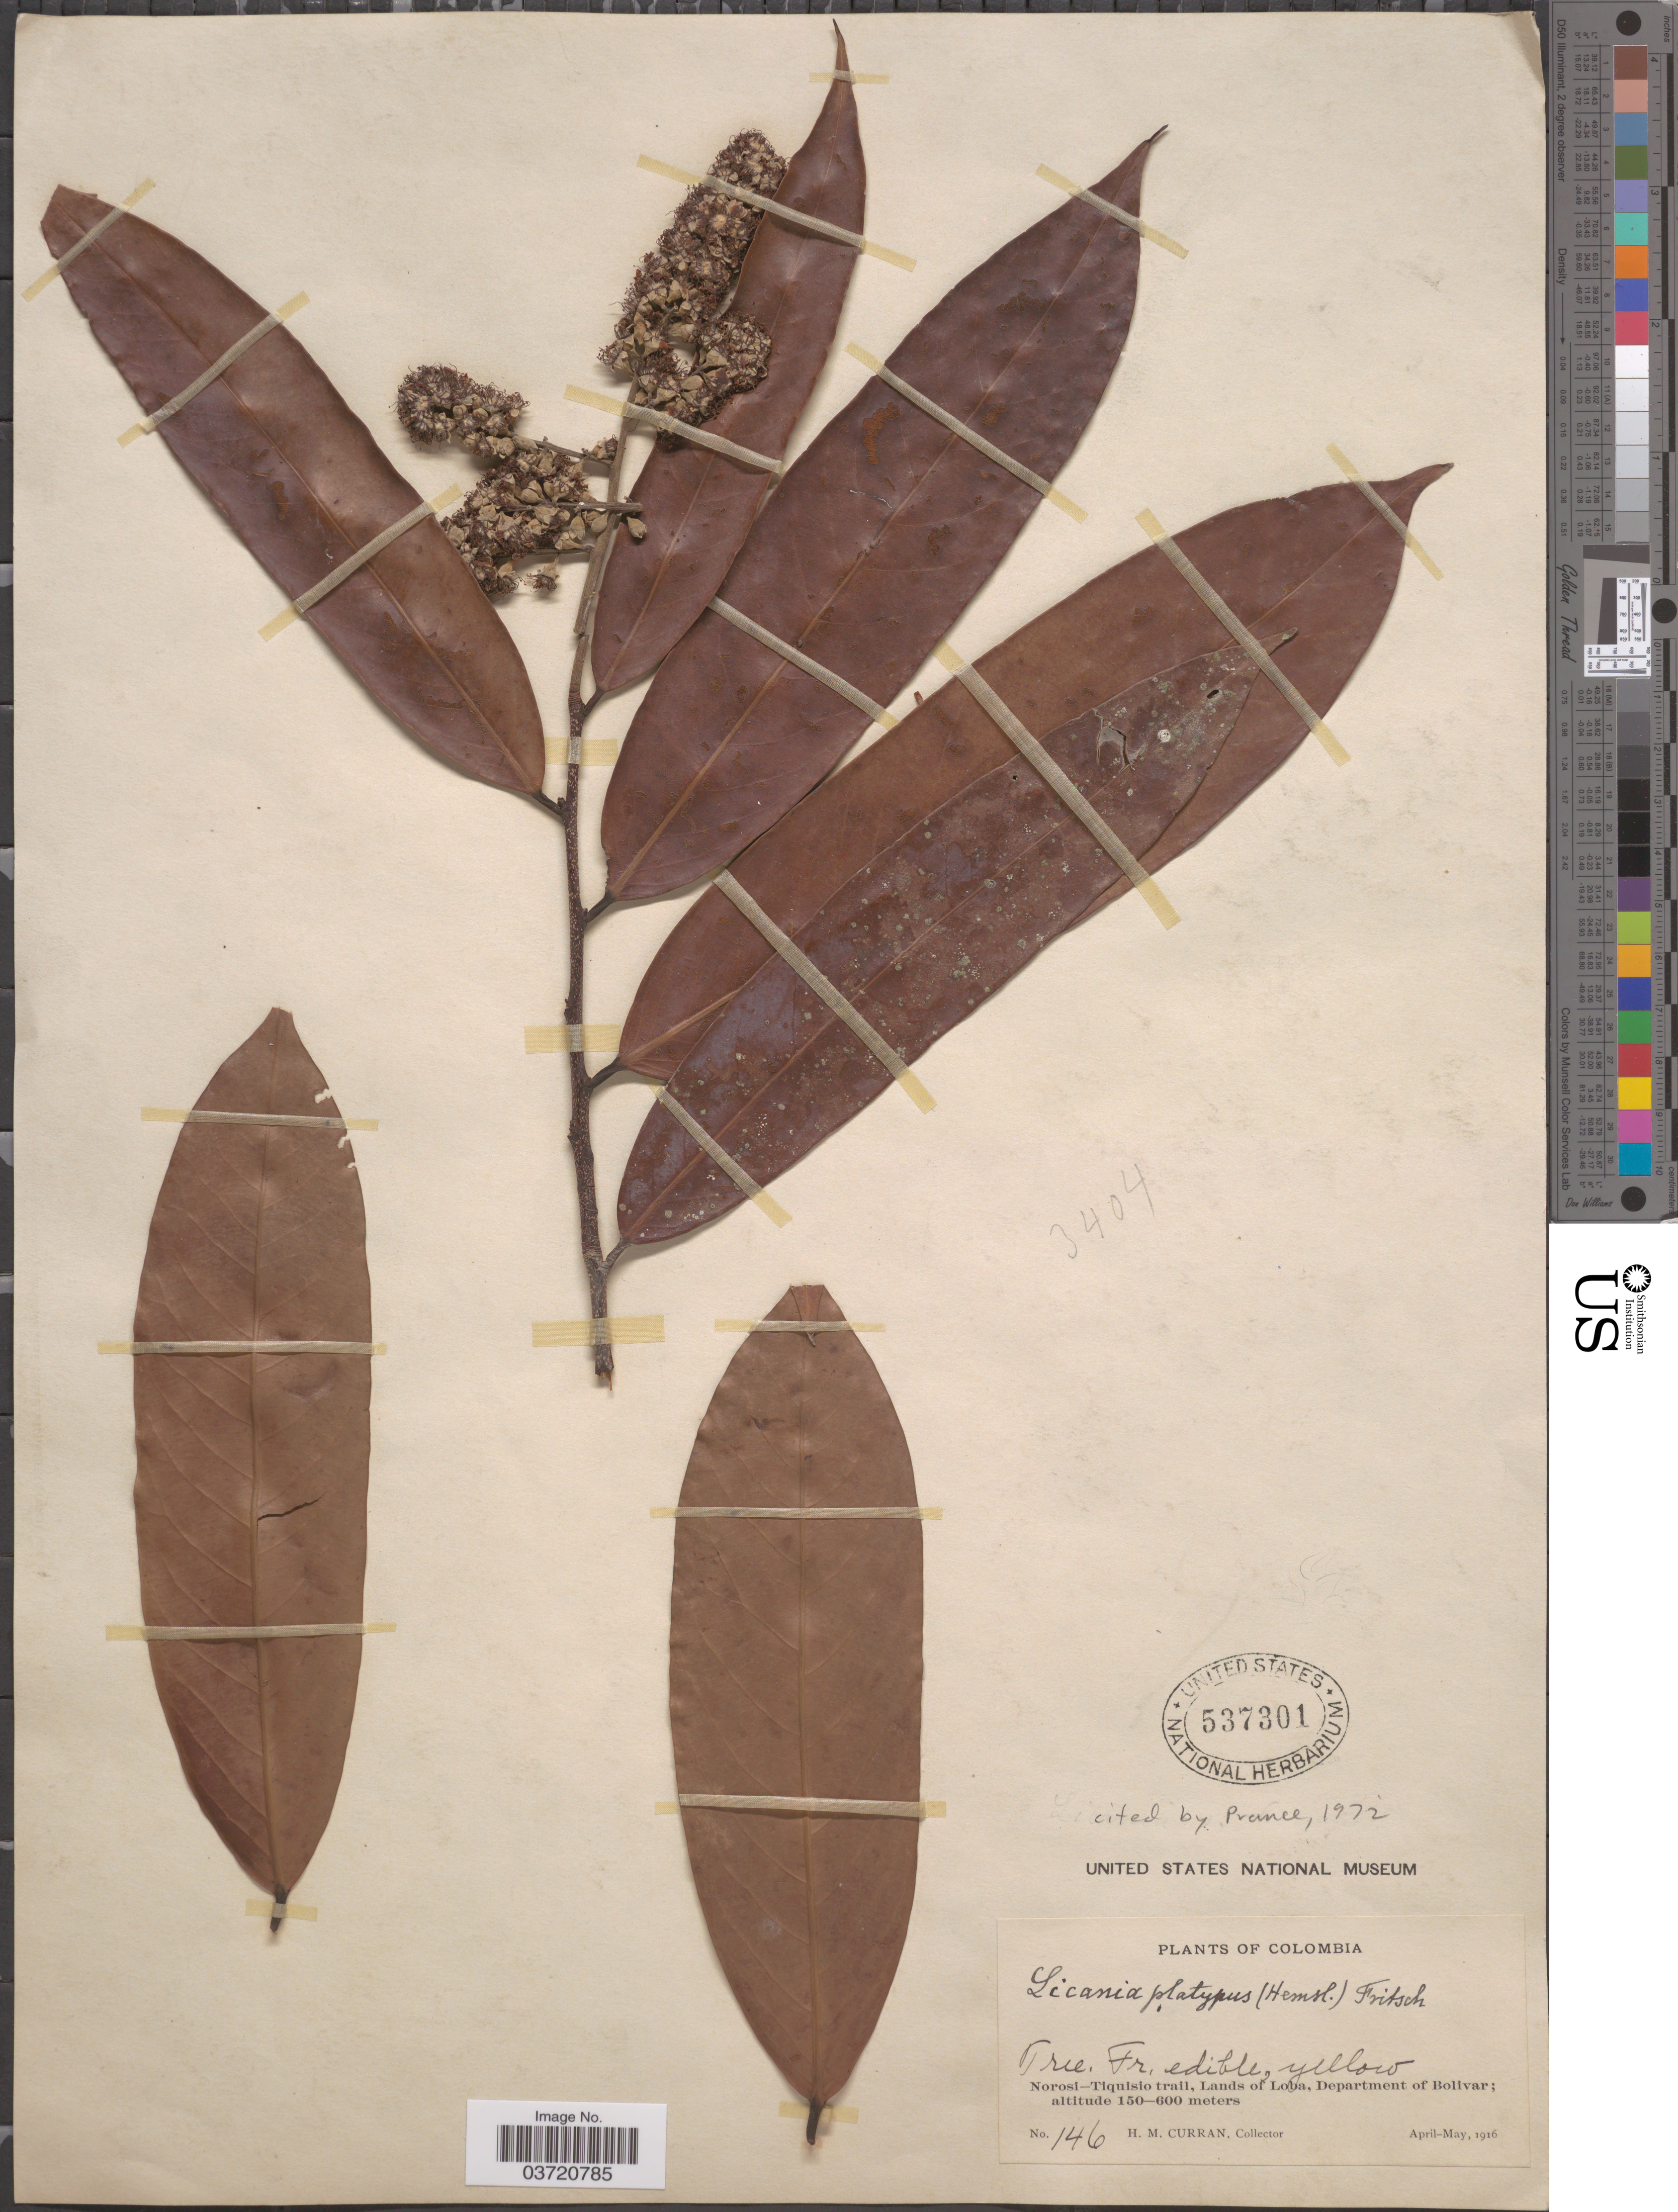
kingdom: Plantae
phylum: Tracheophyta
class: Magnoliopsida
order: Malpighiales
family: Chrysobalanaceae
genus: Moquilea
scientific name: Moquilea platypus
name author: Hemsl.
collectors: H. M. Curran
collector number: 146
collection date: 1916-04/1916-05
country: Colombia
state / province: Bolívar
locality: Norost-Tiquisio trail, Lands of Loba, Department of Bolivar.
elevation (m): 150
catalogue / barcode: US 537301